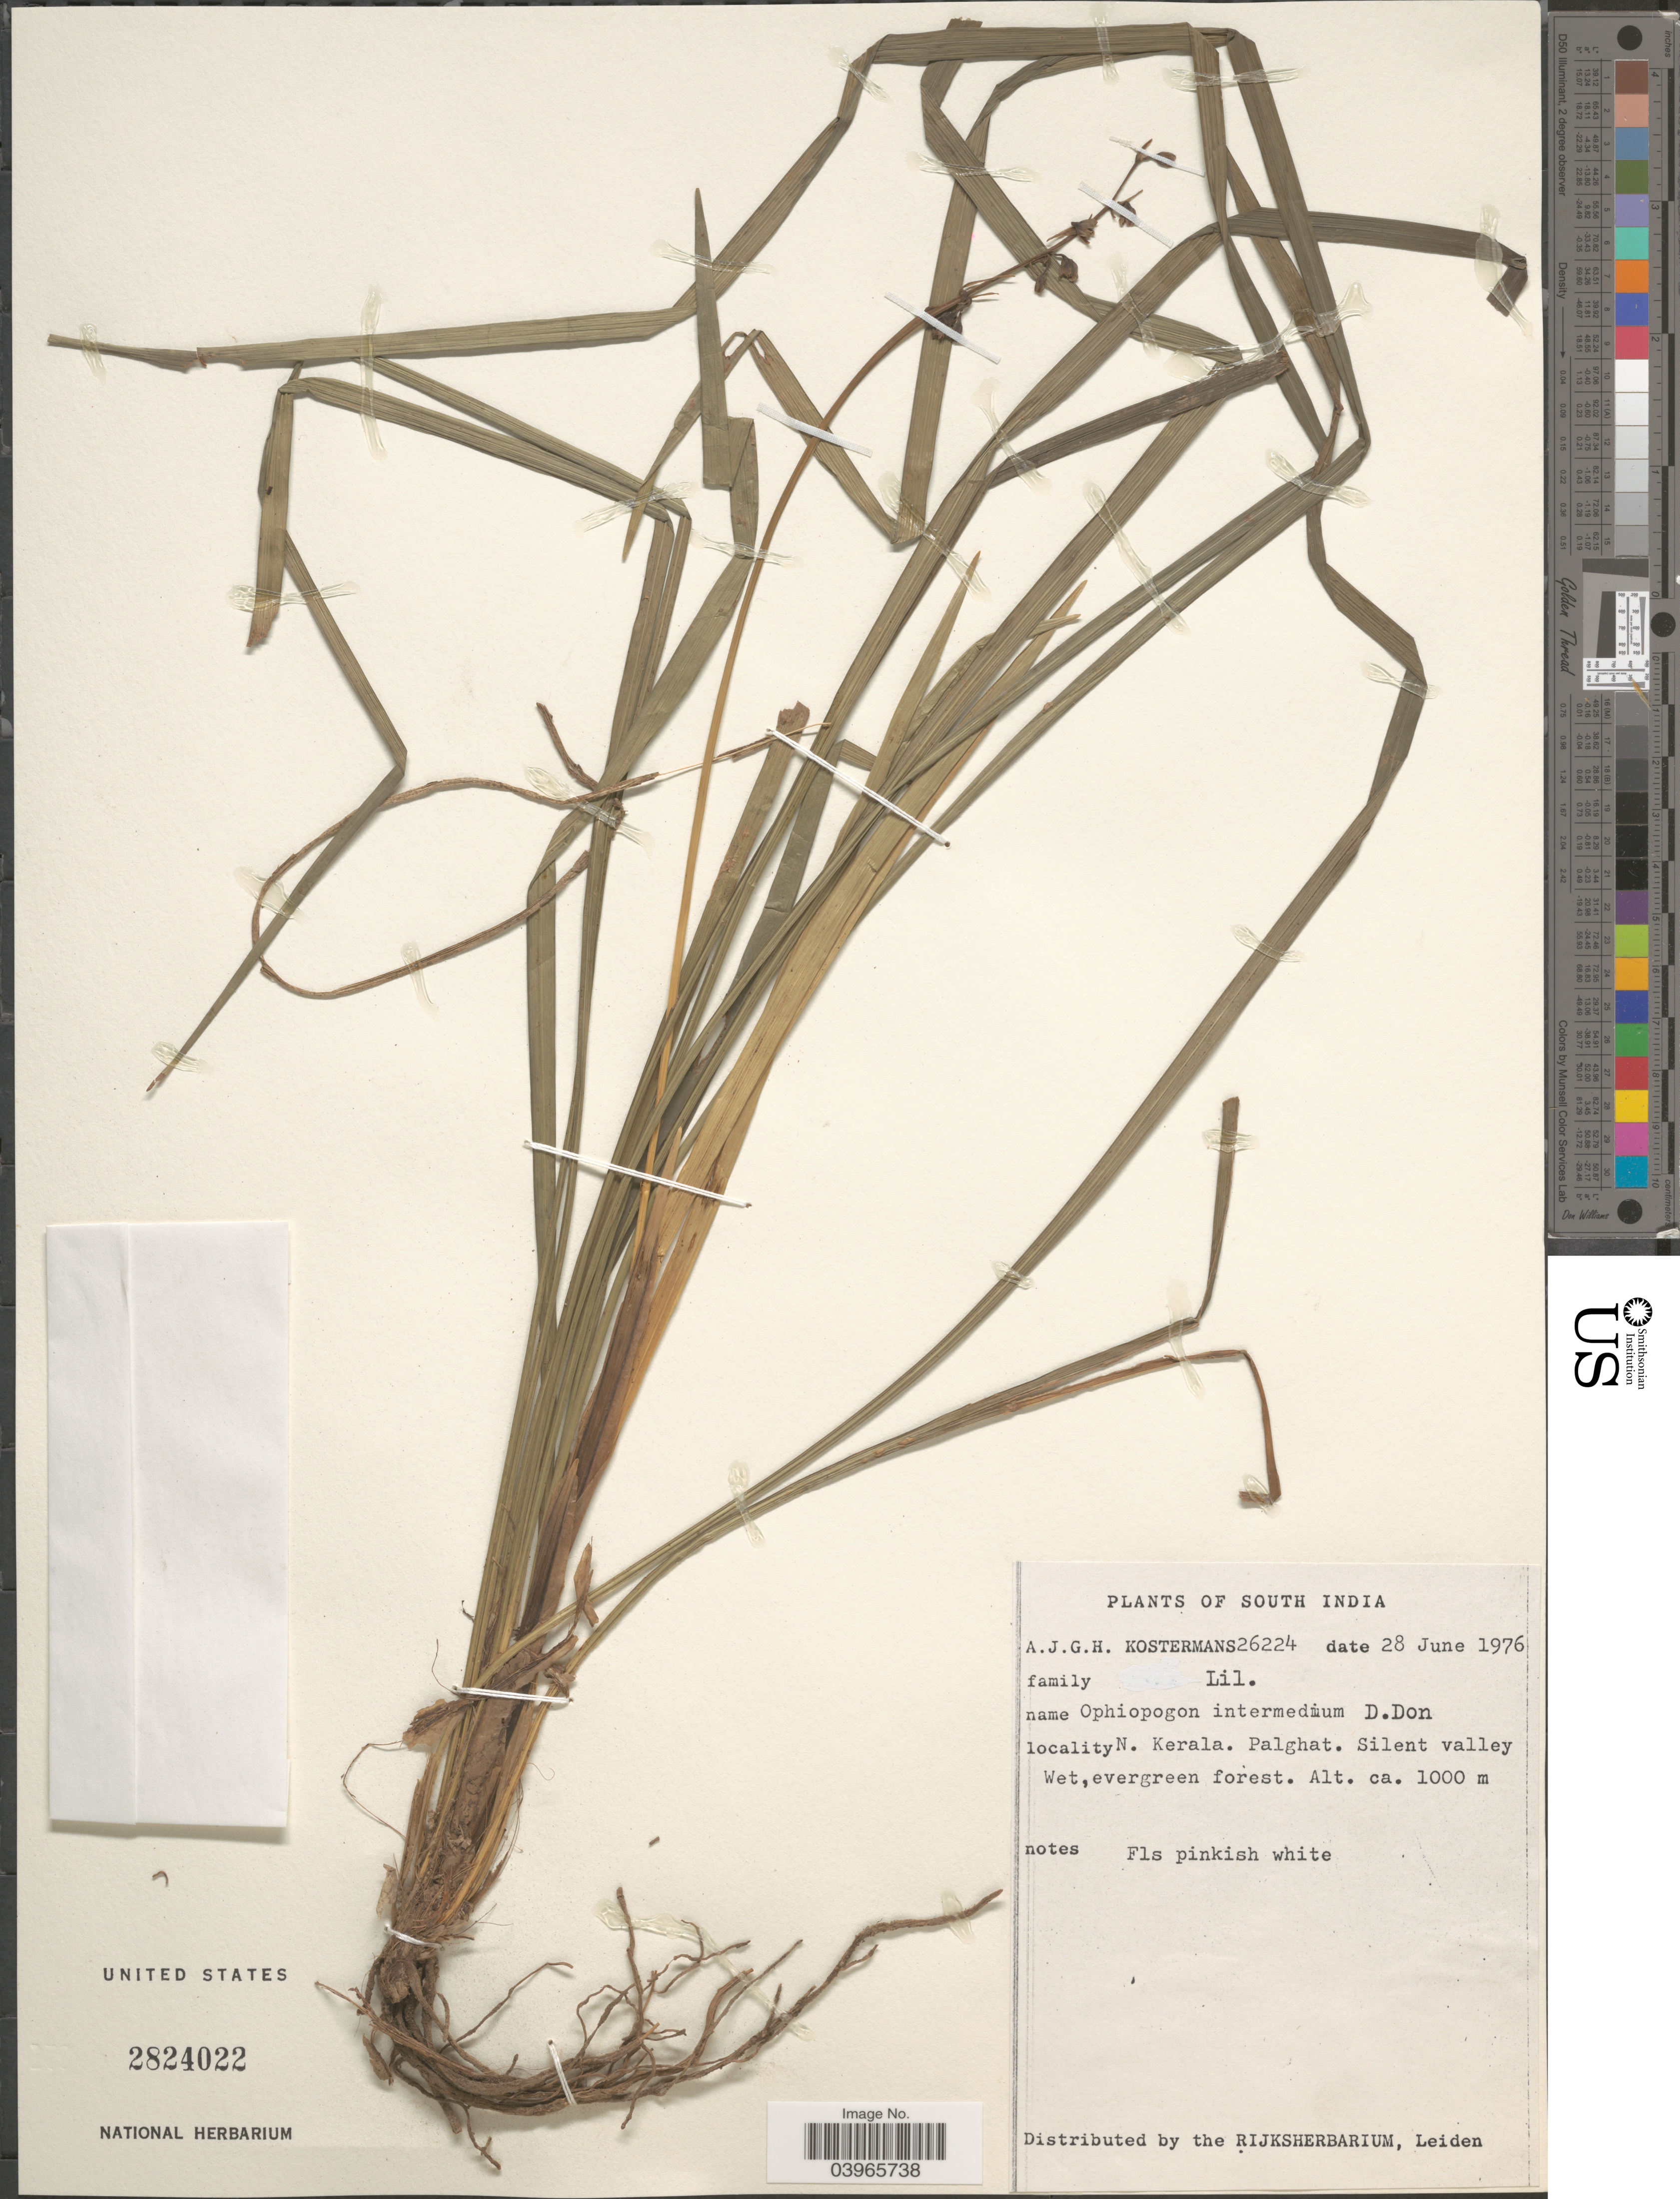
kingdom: Plantae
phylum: Tracheophyta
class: Liliopsida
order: Asparagales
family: Asparagaceae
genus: Ophiopogon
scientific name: Ophiopogon intermedius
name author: D. Don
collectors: A. J. G. Kostermans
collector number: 26224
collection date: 1976-06-28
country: India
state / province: Kerala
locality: South India. N. Kerala. Palghat. Silent valley.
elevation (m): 1000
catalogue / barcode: US 2824022